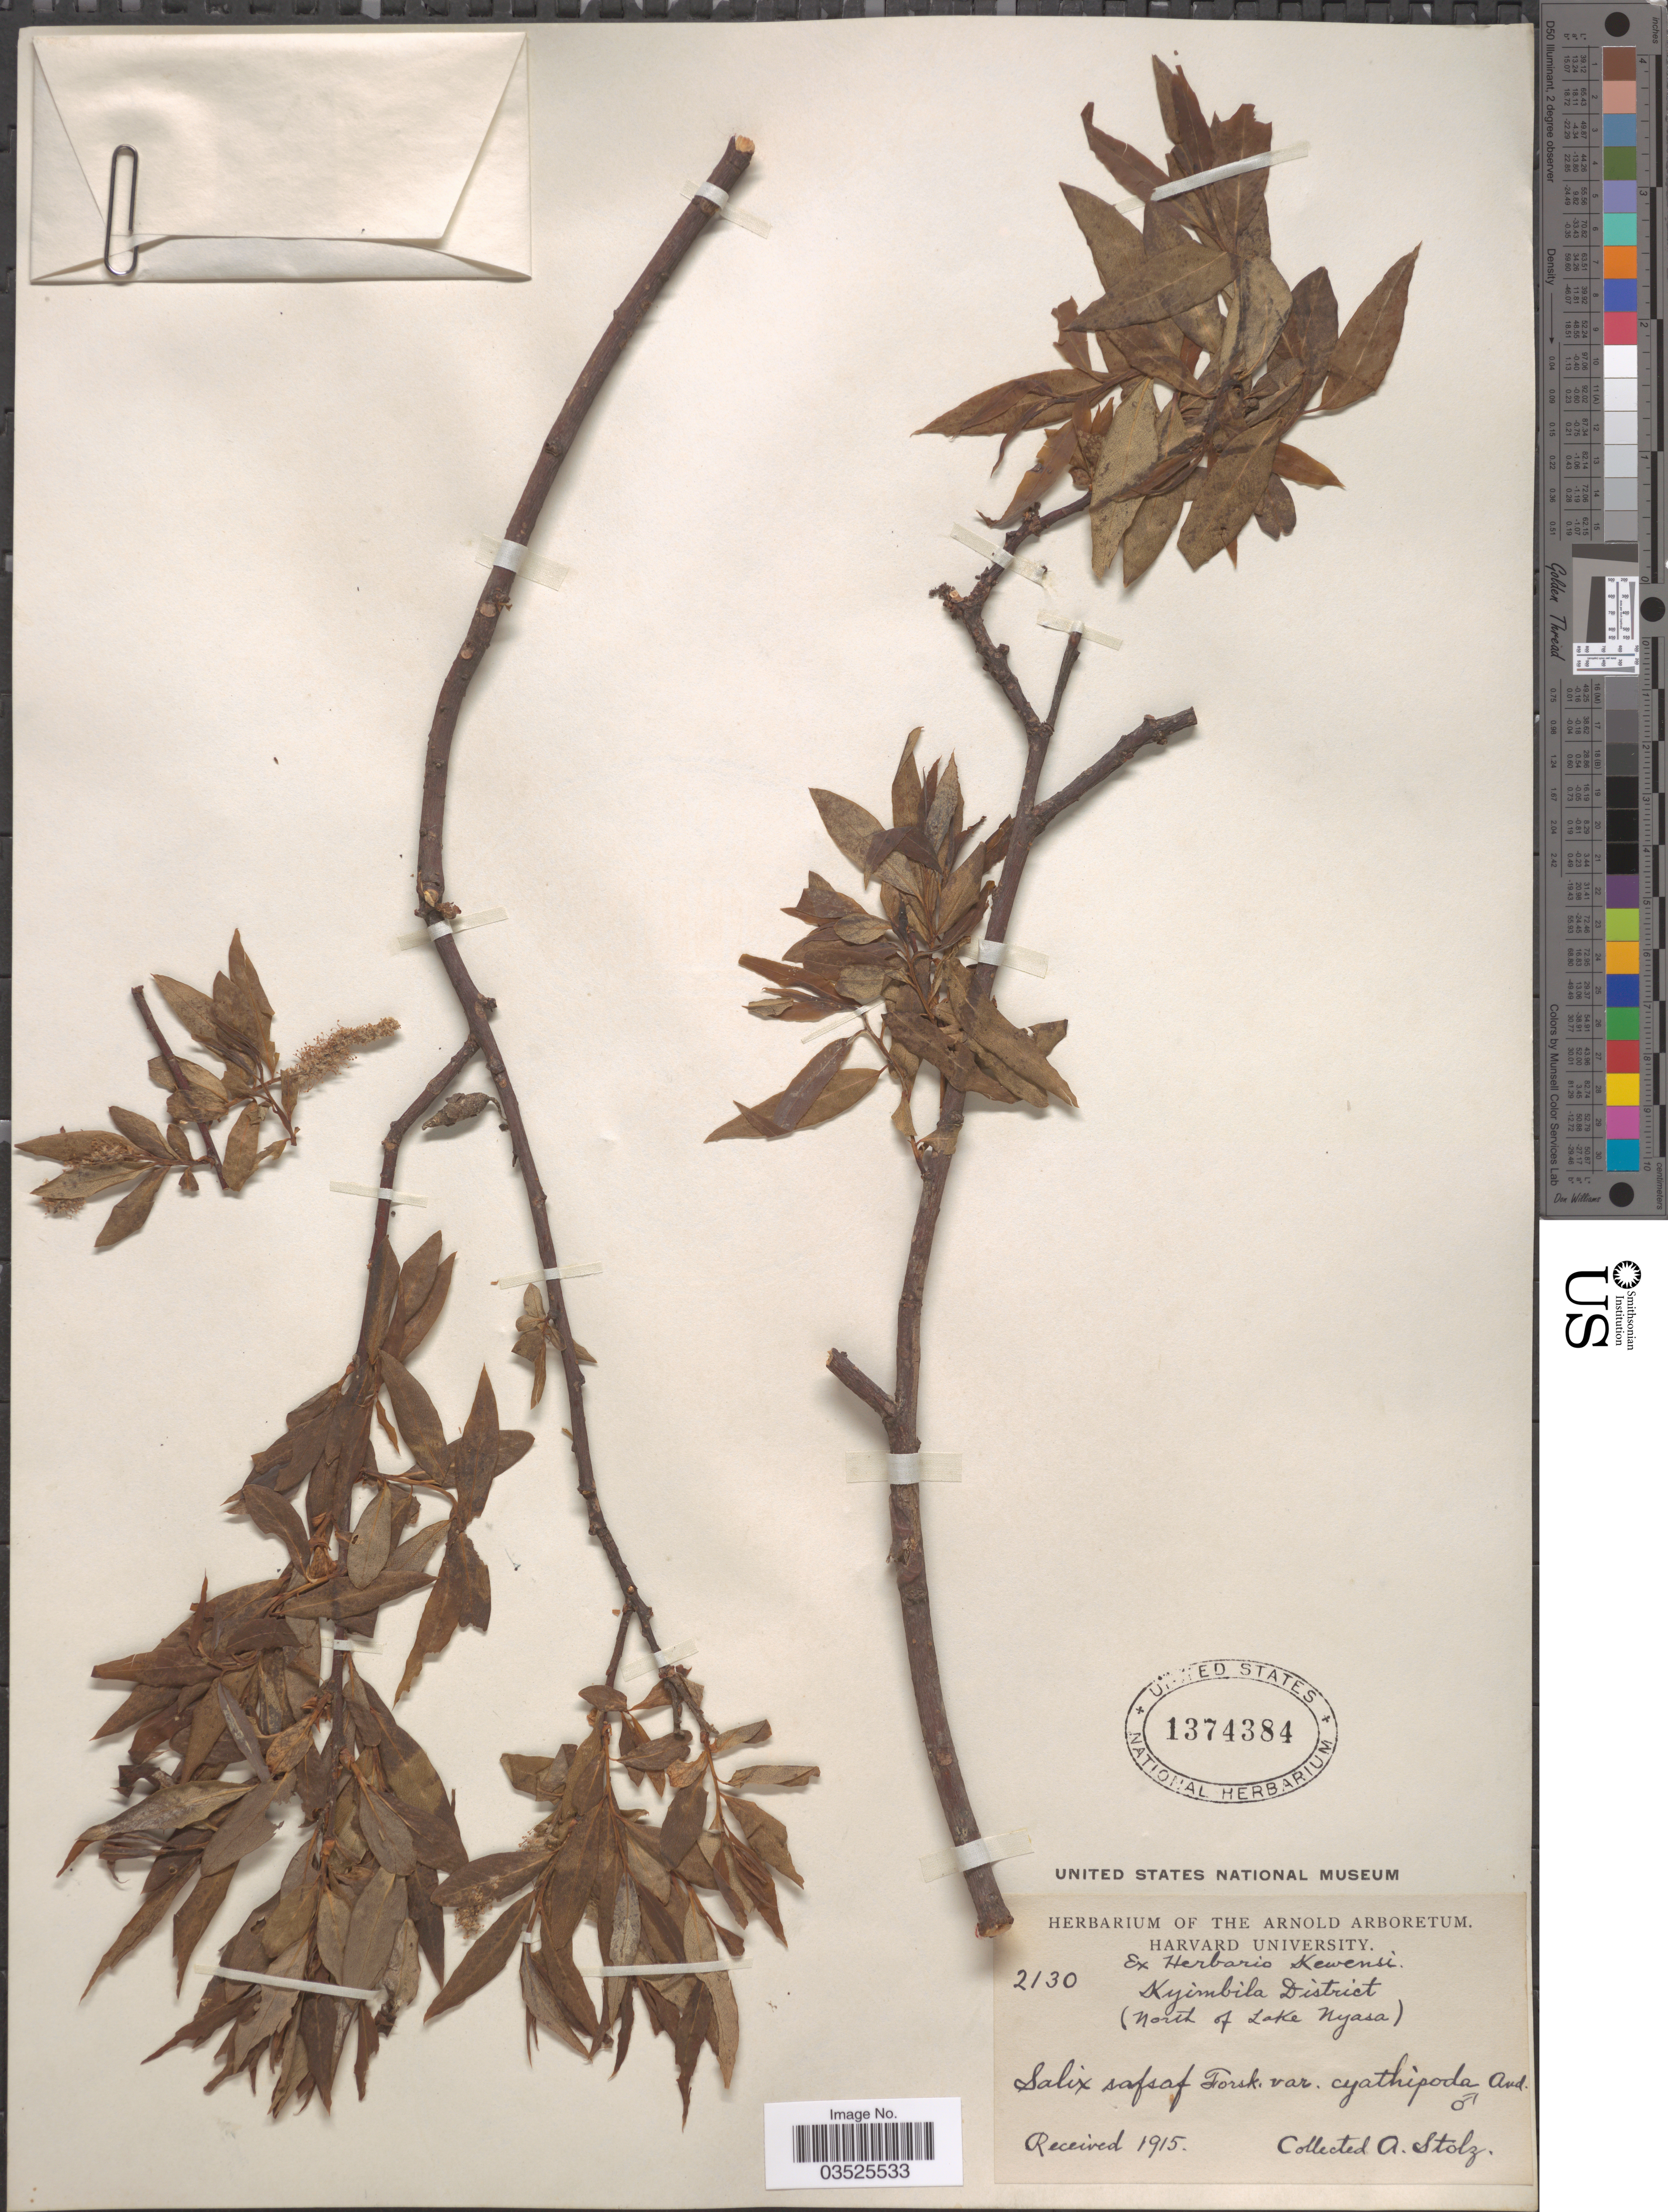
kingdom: Plantae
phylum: Tracheophyta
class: Magnoliopsida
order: Malpighiales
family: Salicaceae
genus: Salix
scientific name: Salix cordata x S. sericea Marshall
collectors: A. Stolz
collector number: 2130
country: Tanzania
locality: Kyimbila District (north of Lake Nyasa).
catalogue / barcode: US 1374384